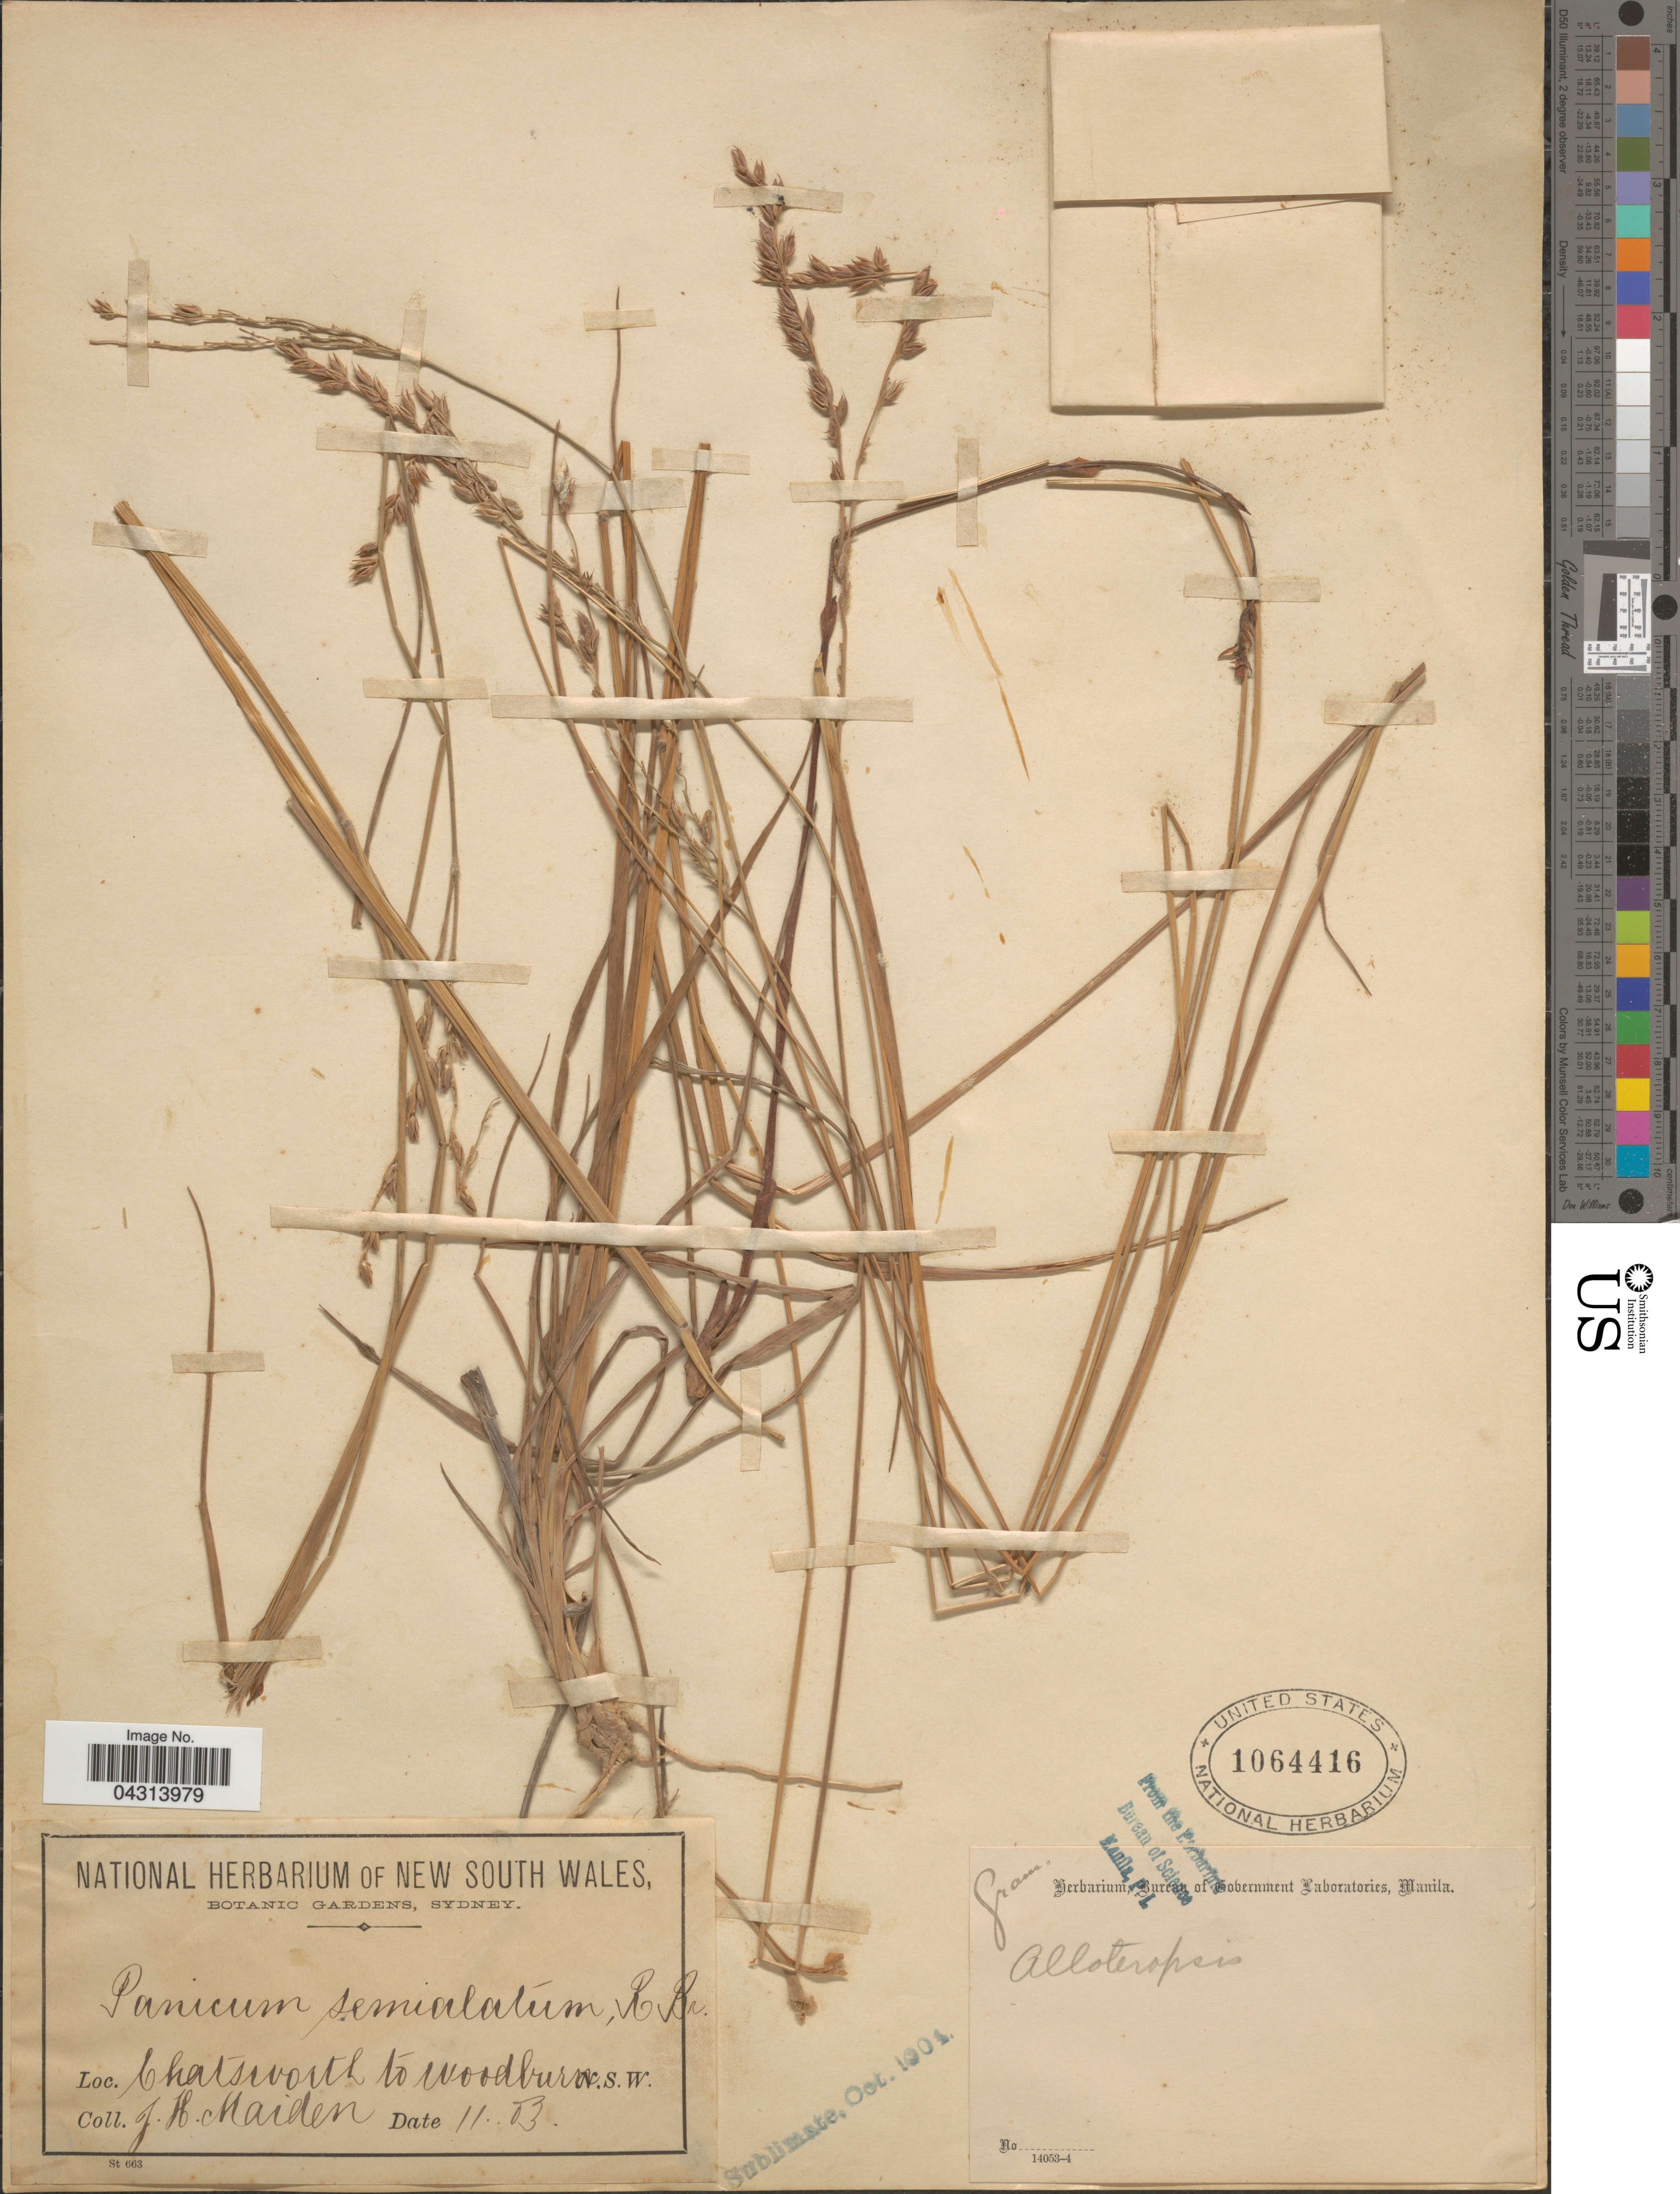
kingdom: Plantae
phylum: Tracheophyta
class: Liliopsida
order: Poales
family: Poaceae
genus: Alloteropsis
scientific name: Alloteropsis semialata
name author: (R. Br.) Hitchc.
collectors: J. Maiden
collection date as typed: Transcribed d/m/y: /11/3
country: Australia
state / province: New South Wales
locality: Chatsworth to Woodburn.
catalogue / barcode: US 1064416